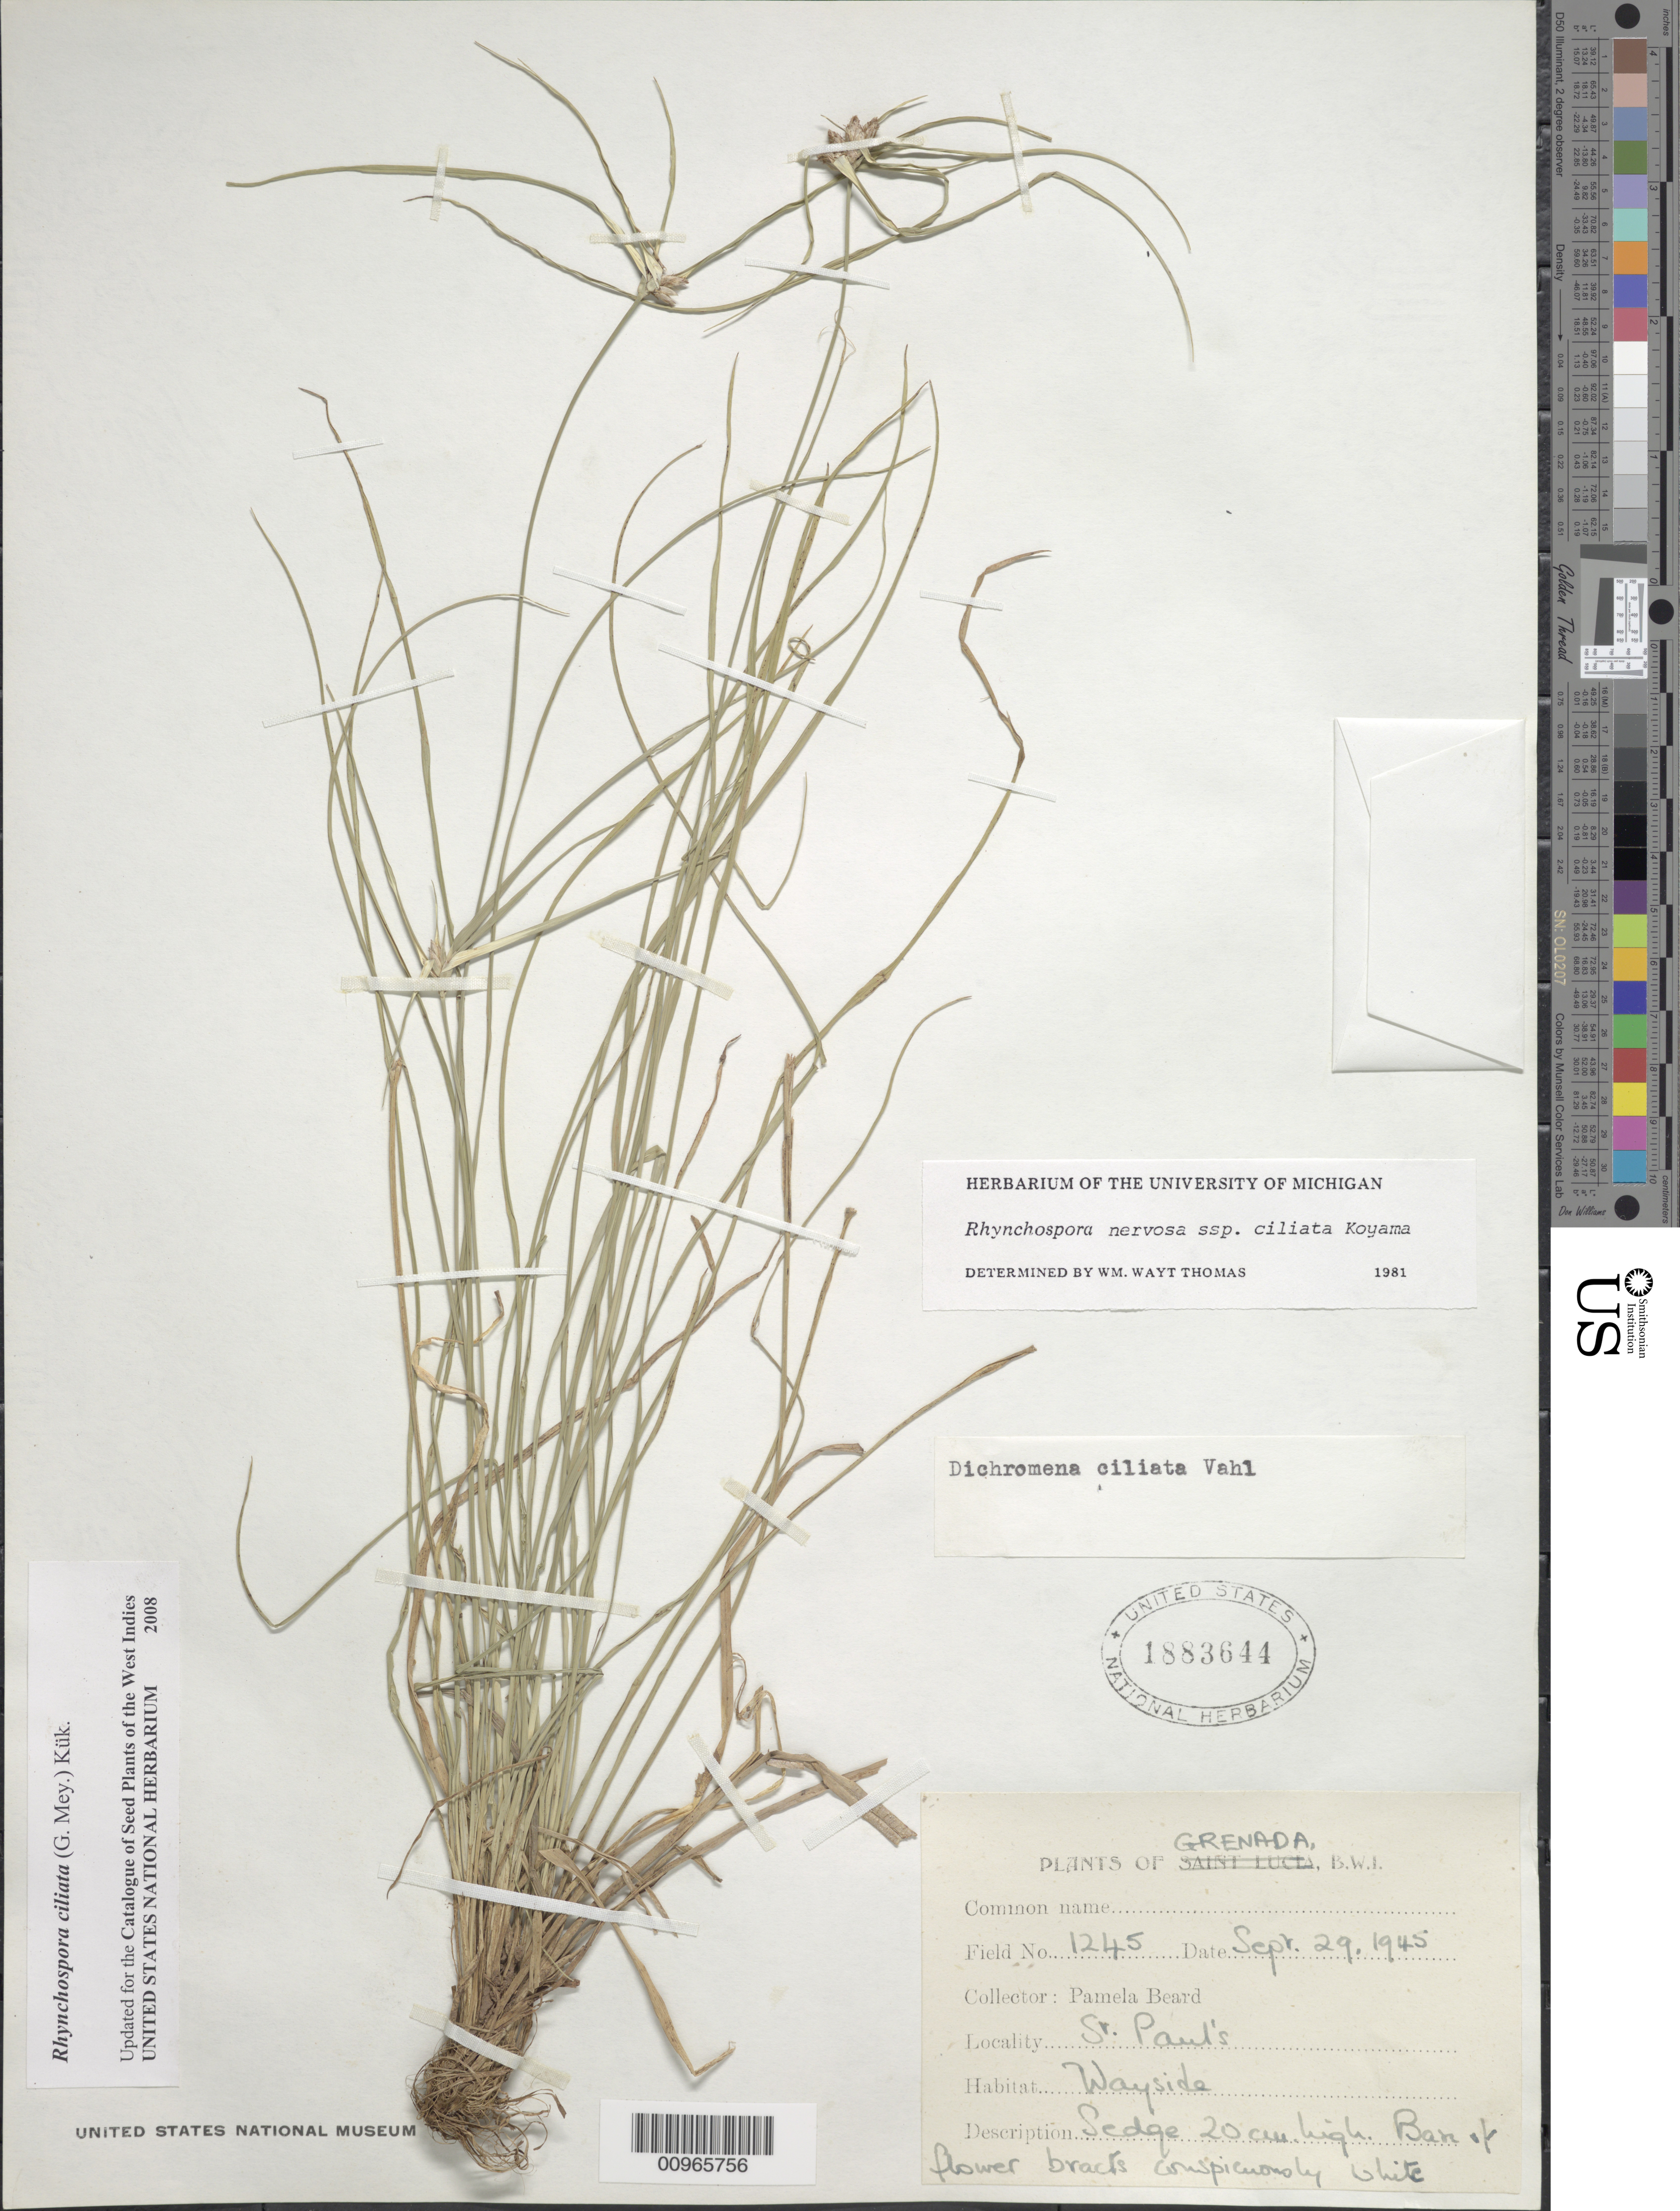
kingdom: Plantae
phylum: Tracheophyta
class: Liliopsida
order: Poales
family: Cyperaceae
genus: Rhynchospora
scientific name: Rhynchospora ciliata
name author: (G. Mey.) Kük.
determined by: Strong, M. T., (US), Smithsonian Institution - National Museum of Natural History (UNITED STATES)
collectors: P. Beard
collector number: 1245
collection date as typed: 29 Sep 1945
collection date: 1945-09-29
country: Grenada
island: Grenada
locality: St. Paul's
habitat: Wayside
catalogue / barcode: US 1883644